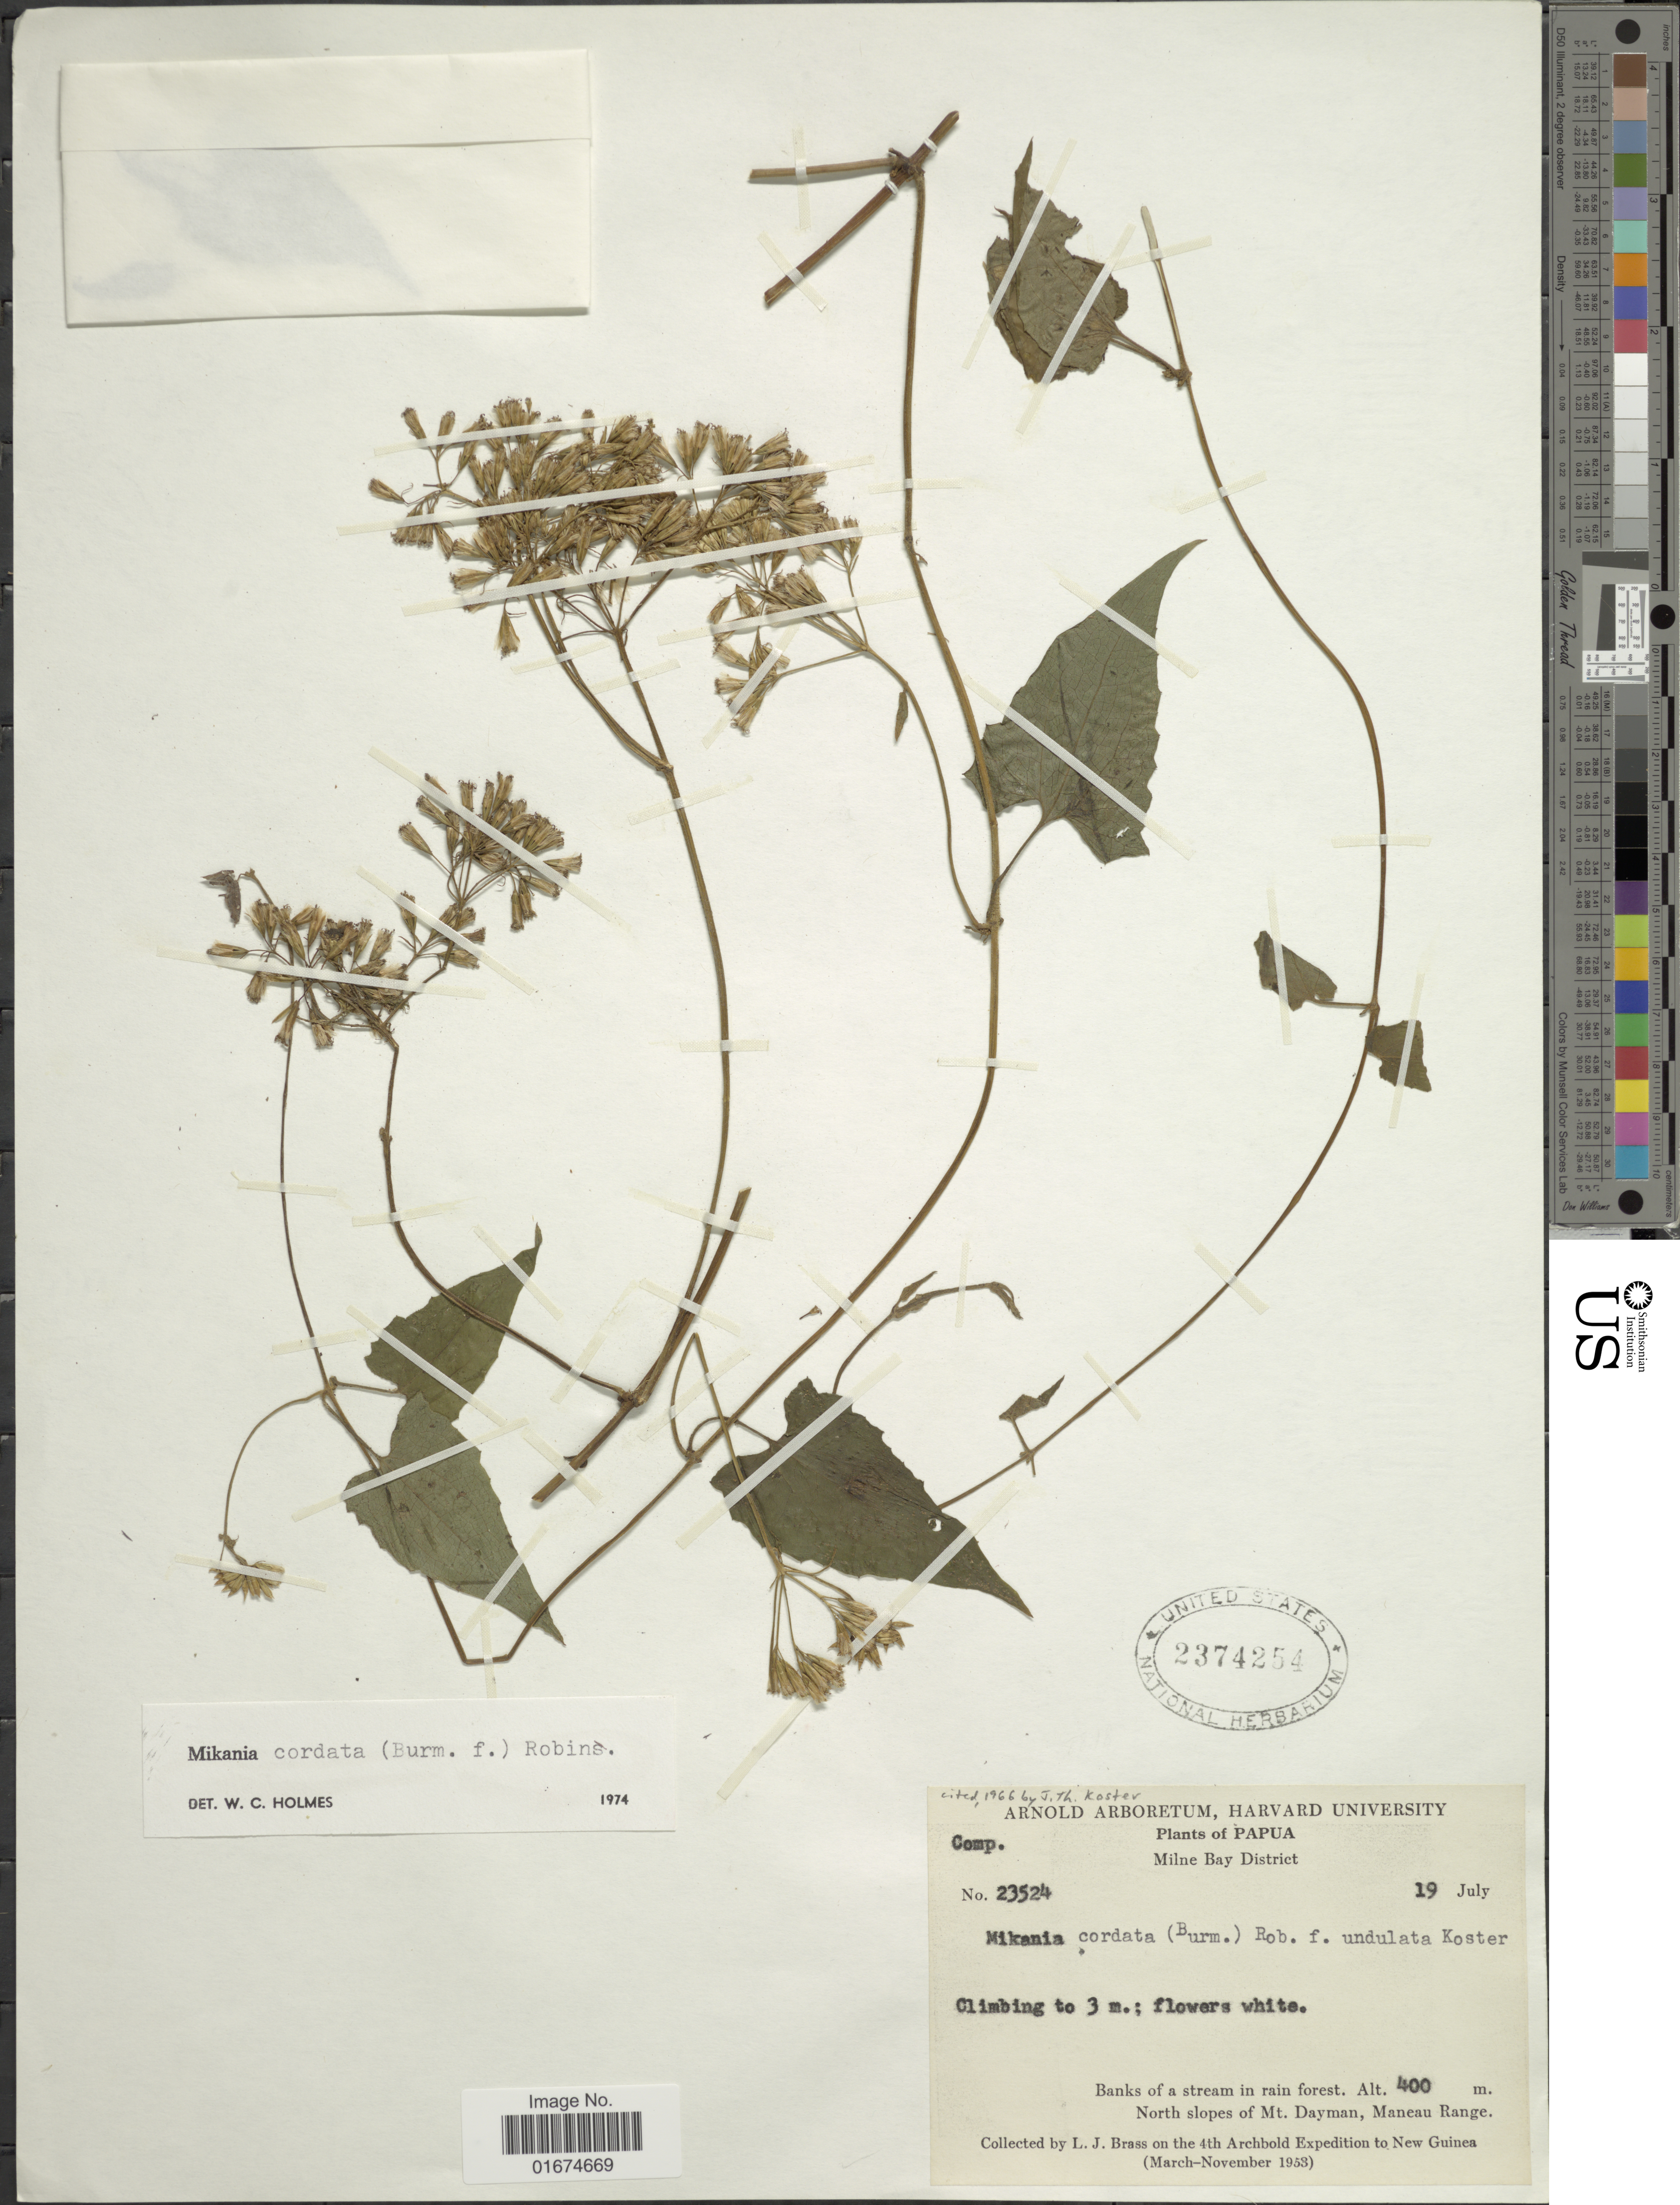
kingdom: Plantae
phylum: Tracheophyta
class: Magnoliopsida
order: Asterales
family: Asteraceae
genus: Mikania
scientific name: Mikania cordata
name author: (Burm. f.) B.L. Rob.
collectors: L. J. Brass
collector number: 23524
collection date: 1953-07-19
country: Papua New Guinea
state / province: Milne Bay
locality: Papua, Banks of stream in rain forest, North slopes of Mt. Dayman, Maneau Range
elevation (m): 400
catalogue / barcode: US 2374254